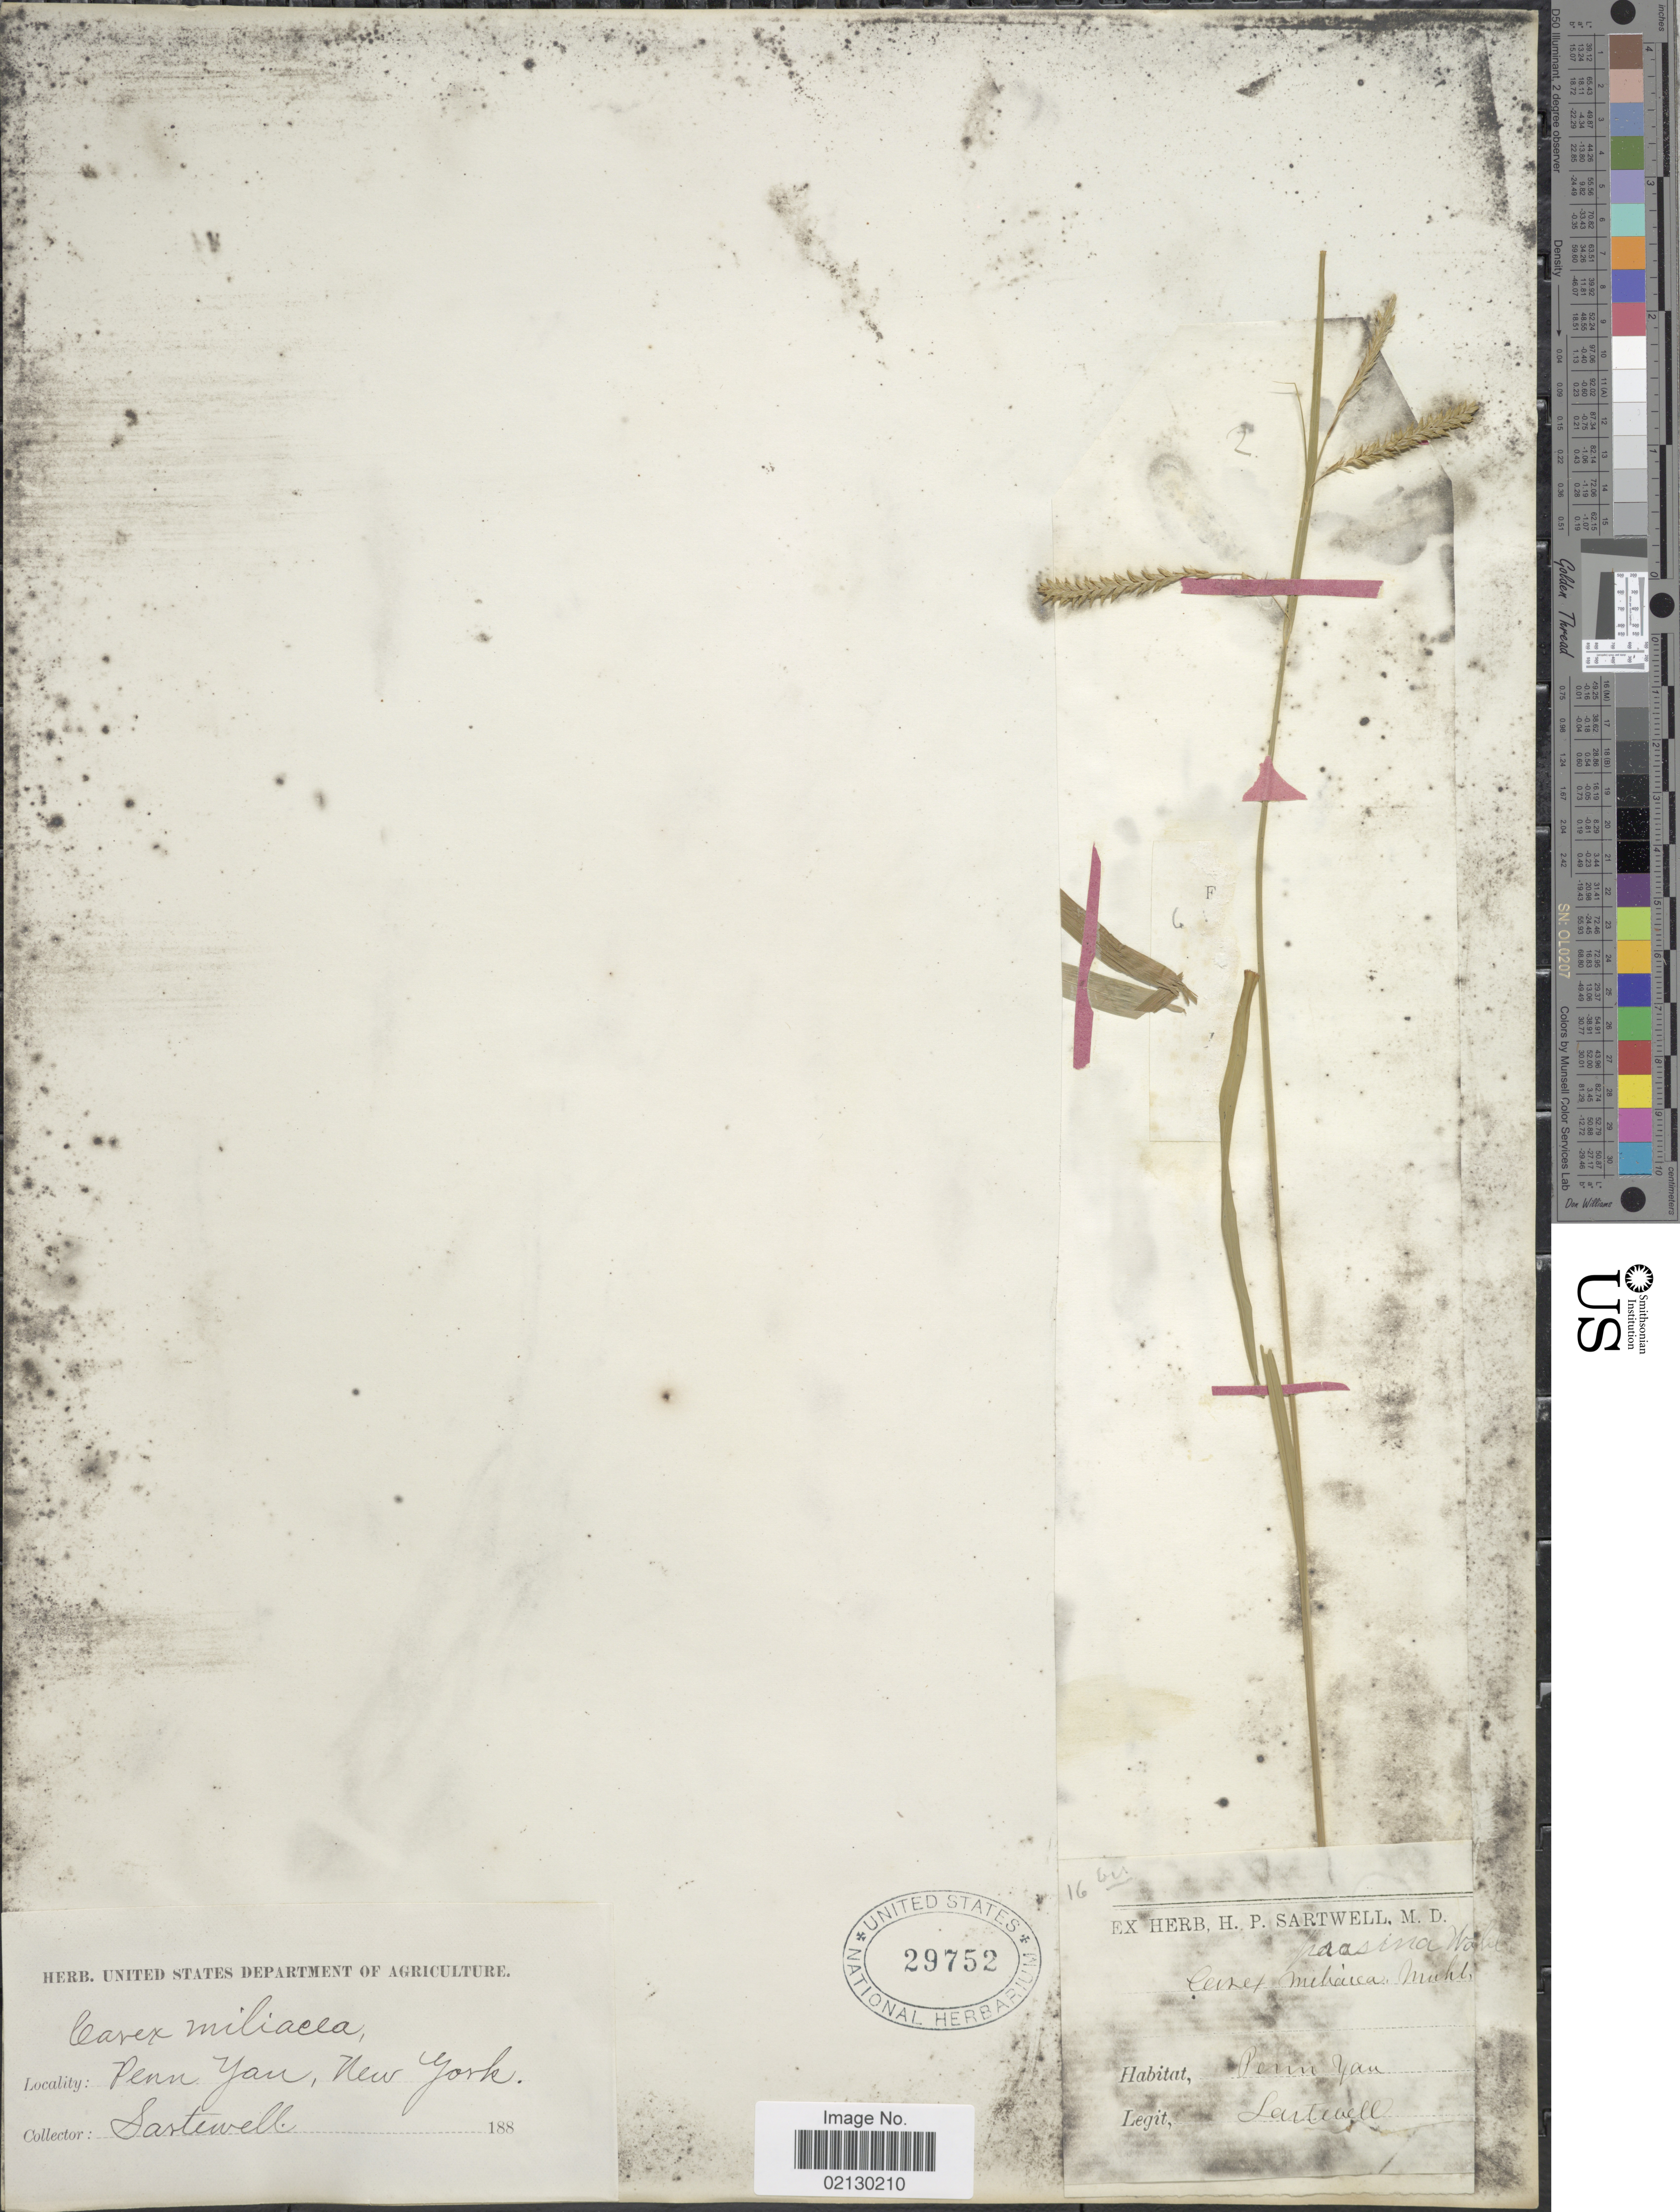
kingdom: Plantae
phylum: Tracheophyta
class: Liliopsida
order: Poales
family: Cyperaceae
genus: Carex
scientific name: Carex prasina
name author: Wahlenb.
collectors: H. P. Sartwell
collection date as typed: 188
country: United States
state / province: New York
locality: Penn Yan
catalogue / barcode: US 29752